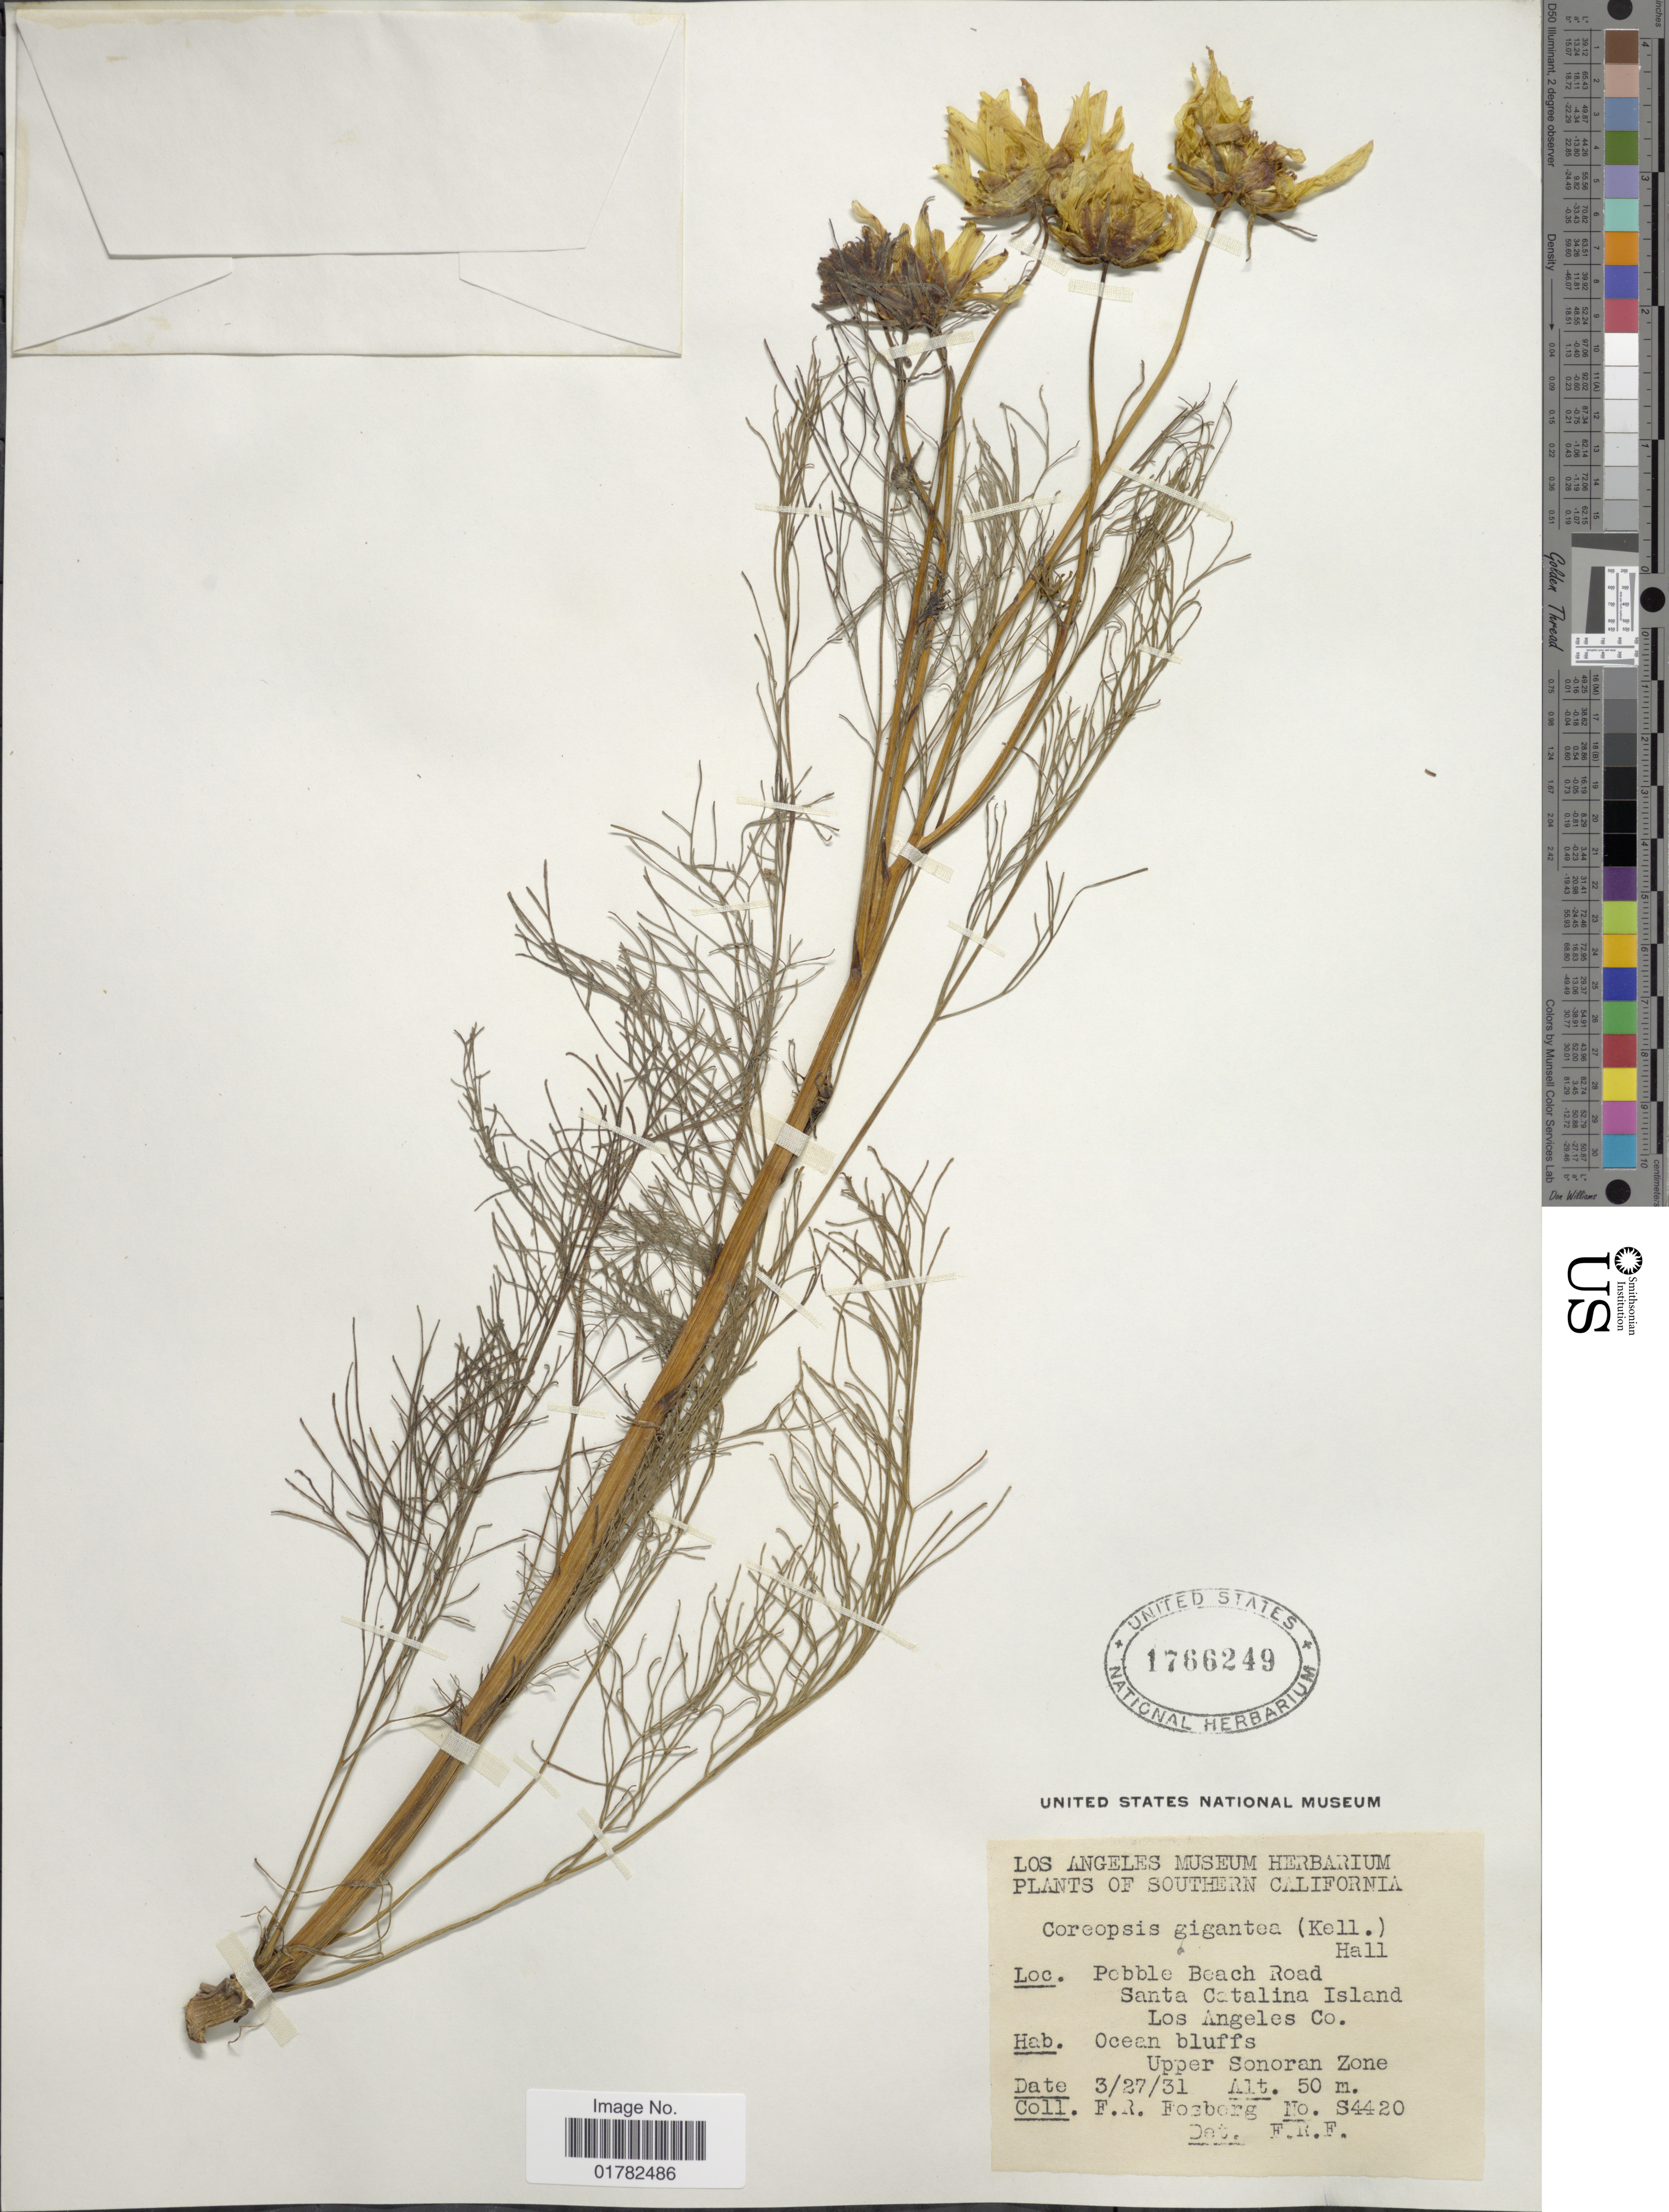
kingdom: Plantae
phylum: Tracheophyta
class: Magnoliopsida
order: Asterales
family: Asteraceae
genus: Coreopsis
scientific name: Coreopsis gigantea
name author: (Kellogg) H.M. Hall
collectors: F. R. Fosberg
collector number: S4420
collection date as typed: Transcribed d/m/y: 27/3/31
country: United States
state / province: California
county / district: Los Angeles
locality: Southern California, Pebble Beach Road, Santa Cataline Island, Los Angeles Co., Ocean bluffs, upper Sonoran Zone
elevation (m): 50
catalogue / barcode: US 1766249